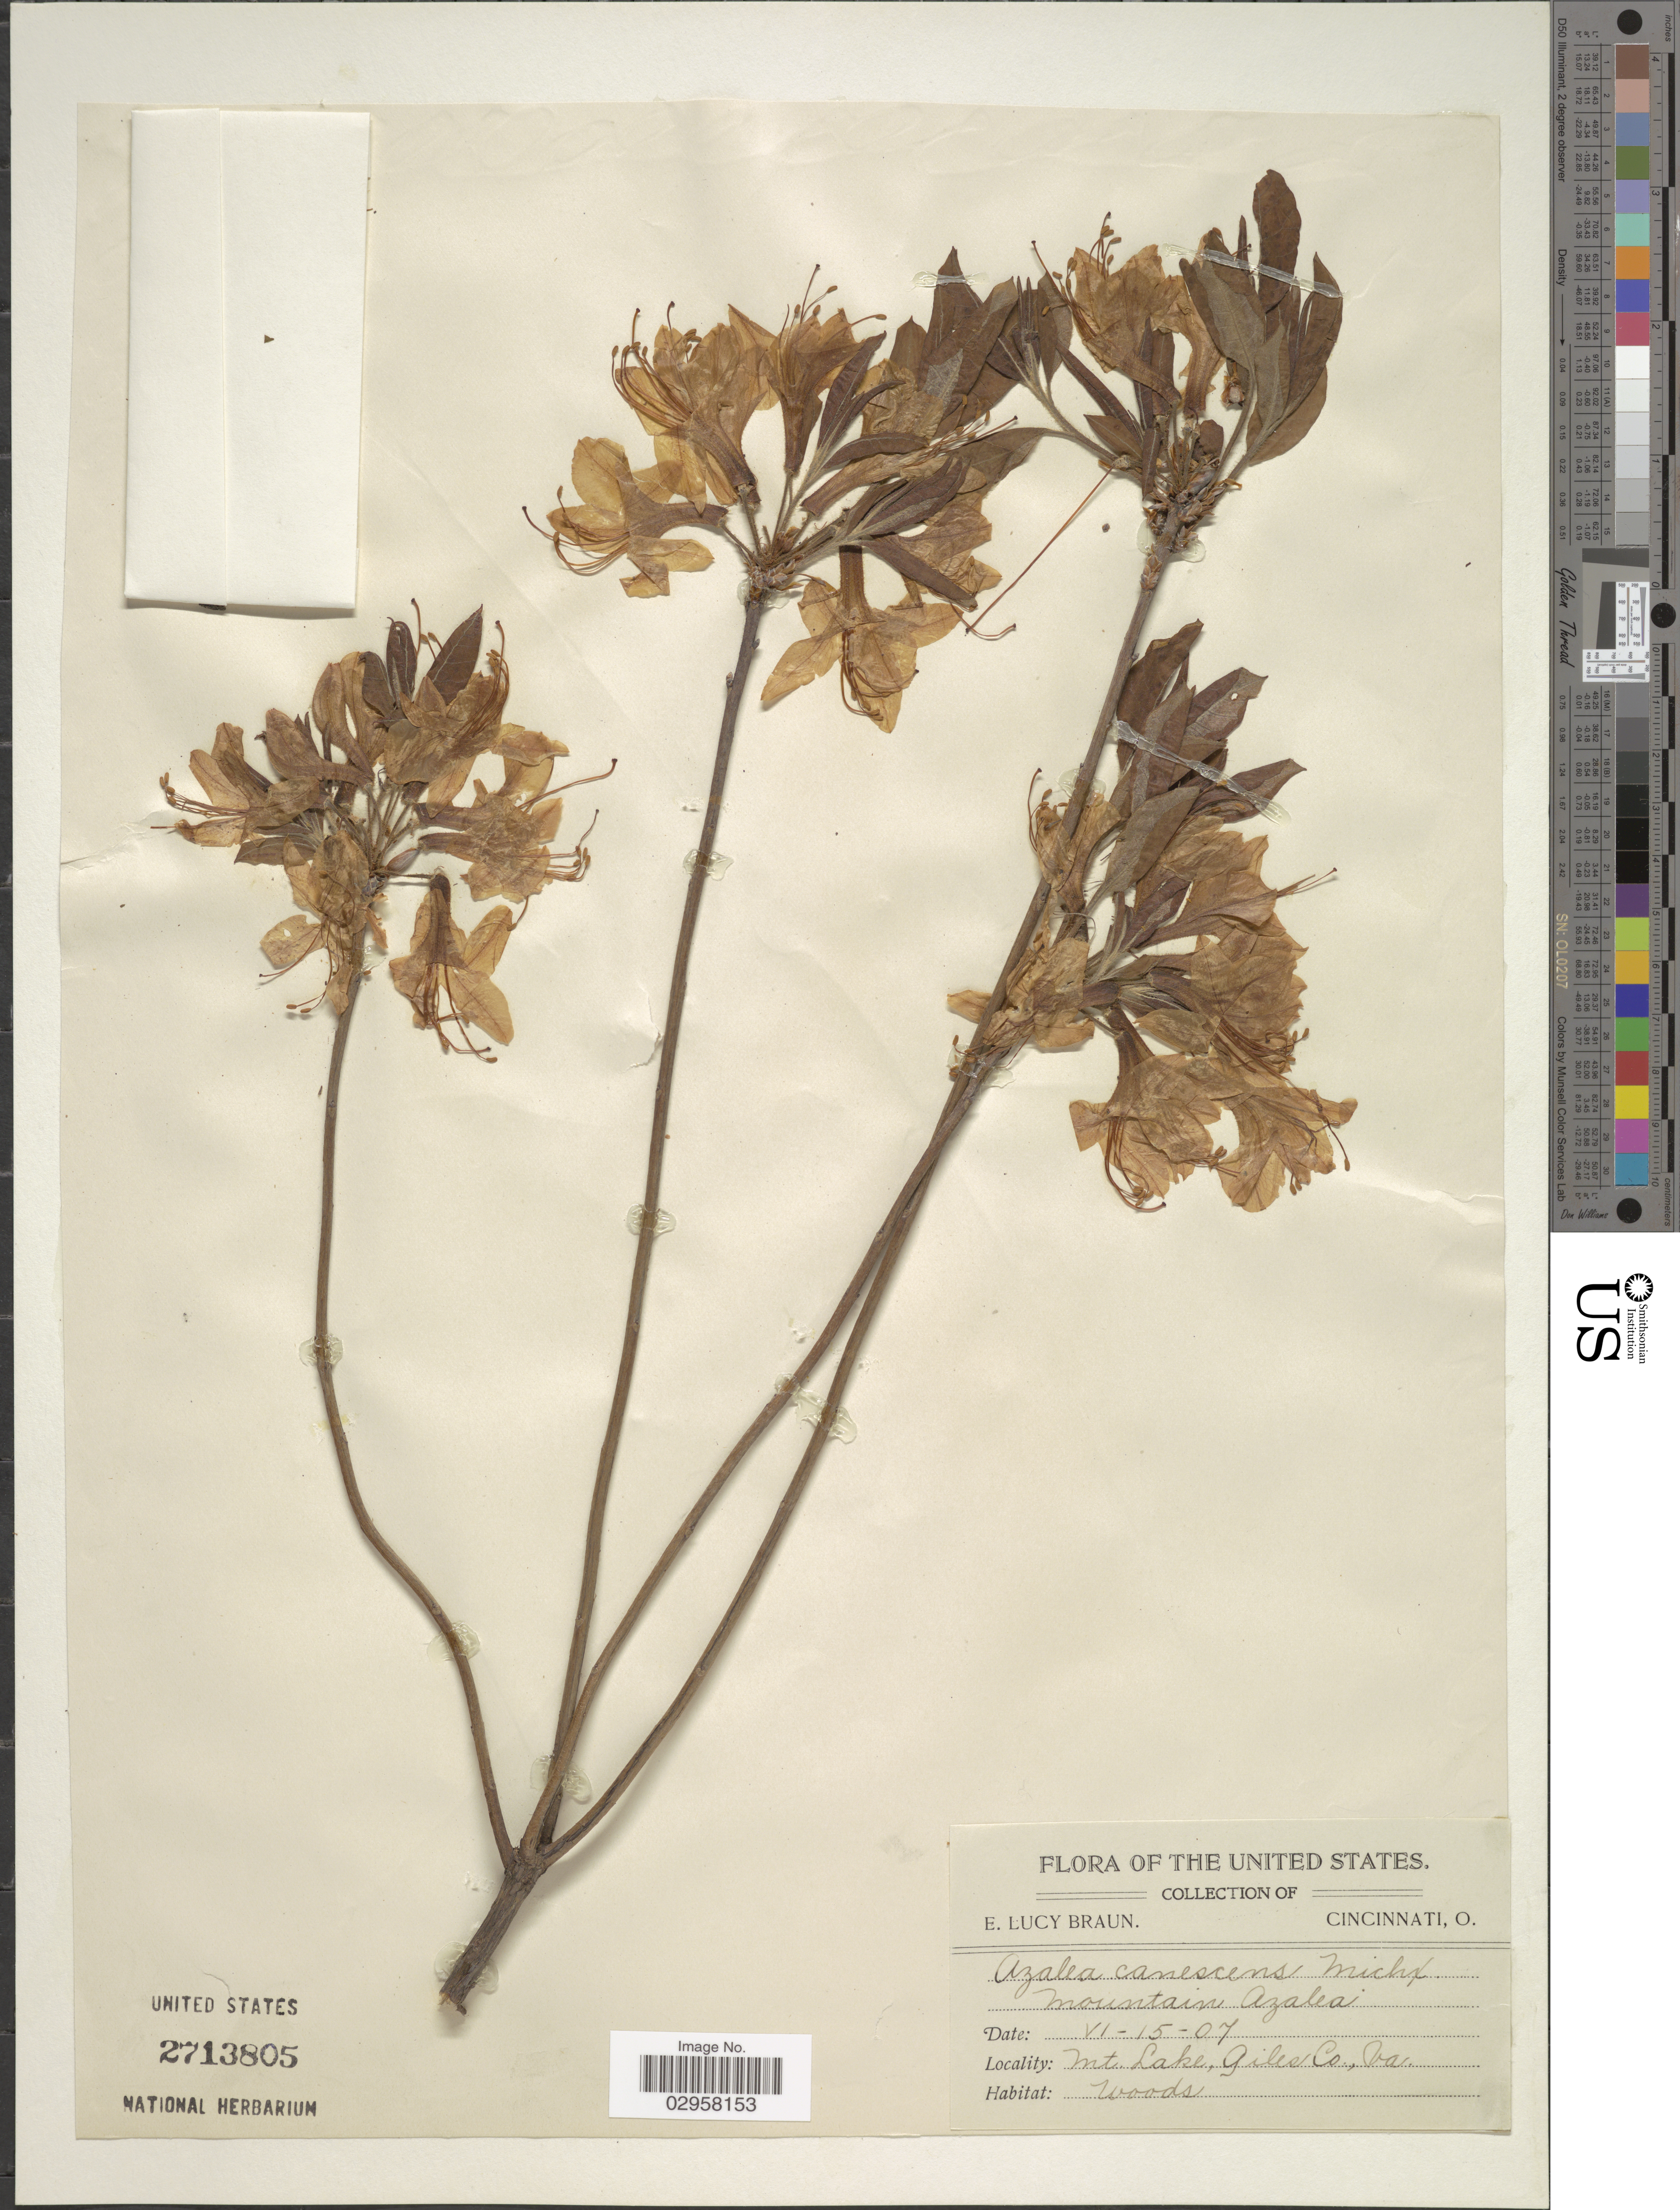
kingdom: Plantae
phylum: Tracheophyta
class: Magnoliopsida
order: Ericales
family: Ericaceae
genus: Rhododendron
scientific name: Rhododendron canescens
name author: (Michx.) Sweet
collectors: E. L. Braun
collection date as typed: Transcribed d/m/y: 15/6/7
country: United States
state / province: Virginia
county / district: Giles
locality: Mt. Lake, Giles Co.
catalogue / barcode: US 2713805